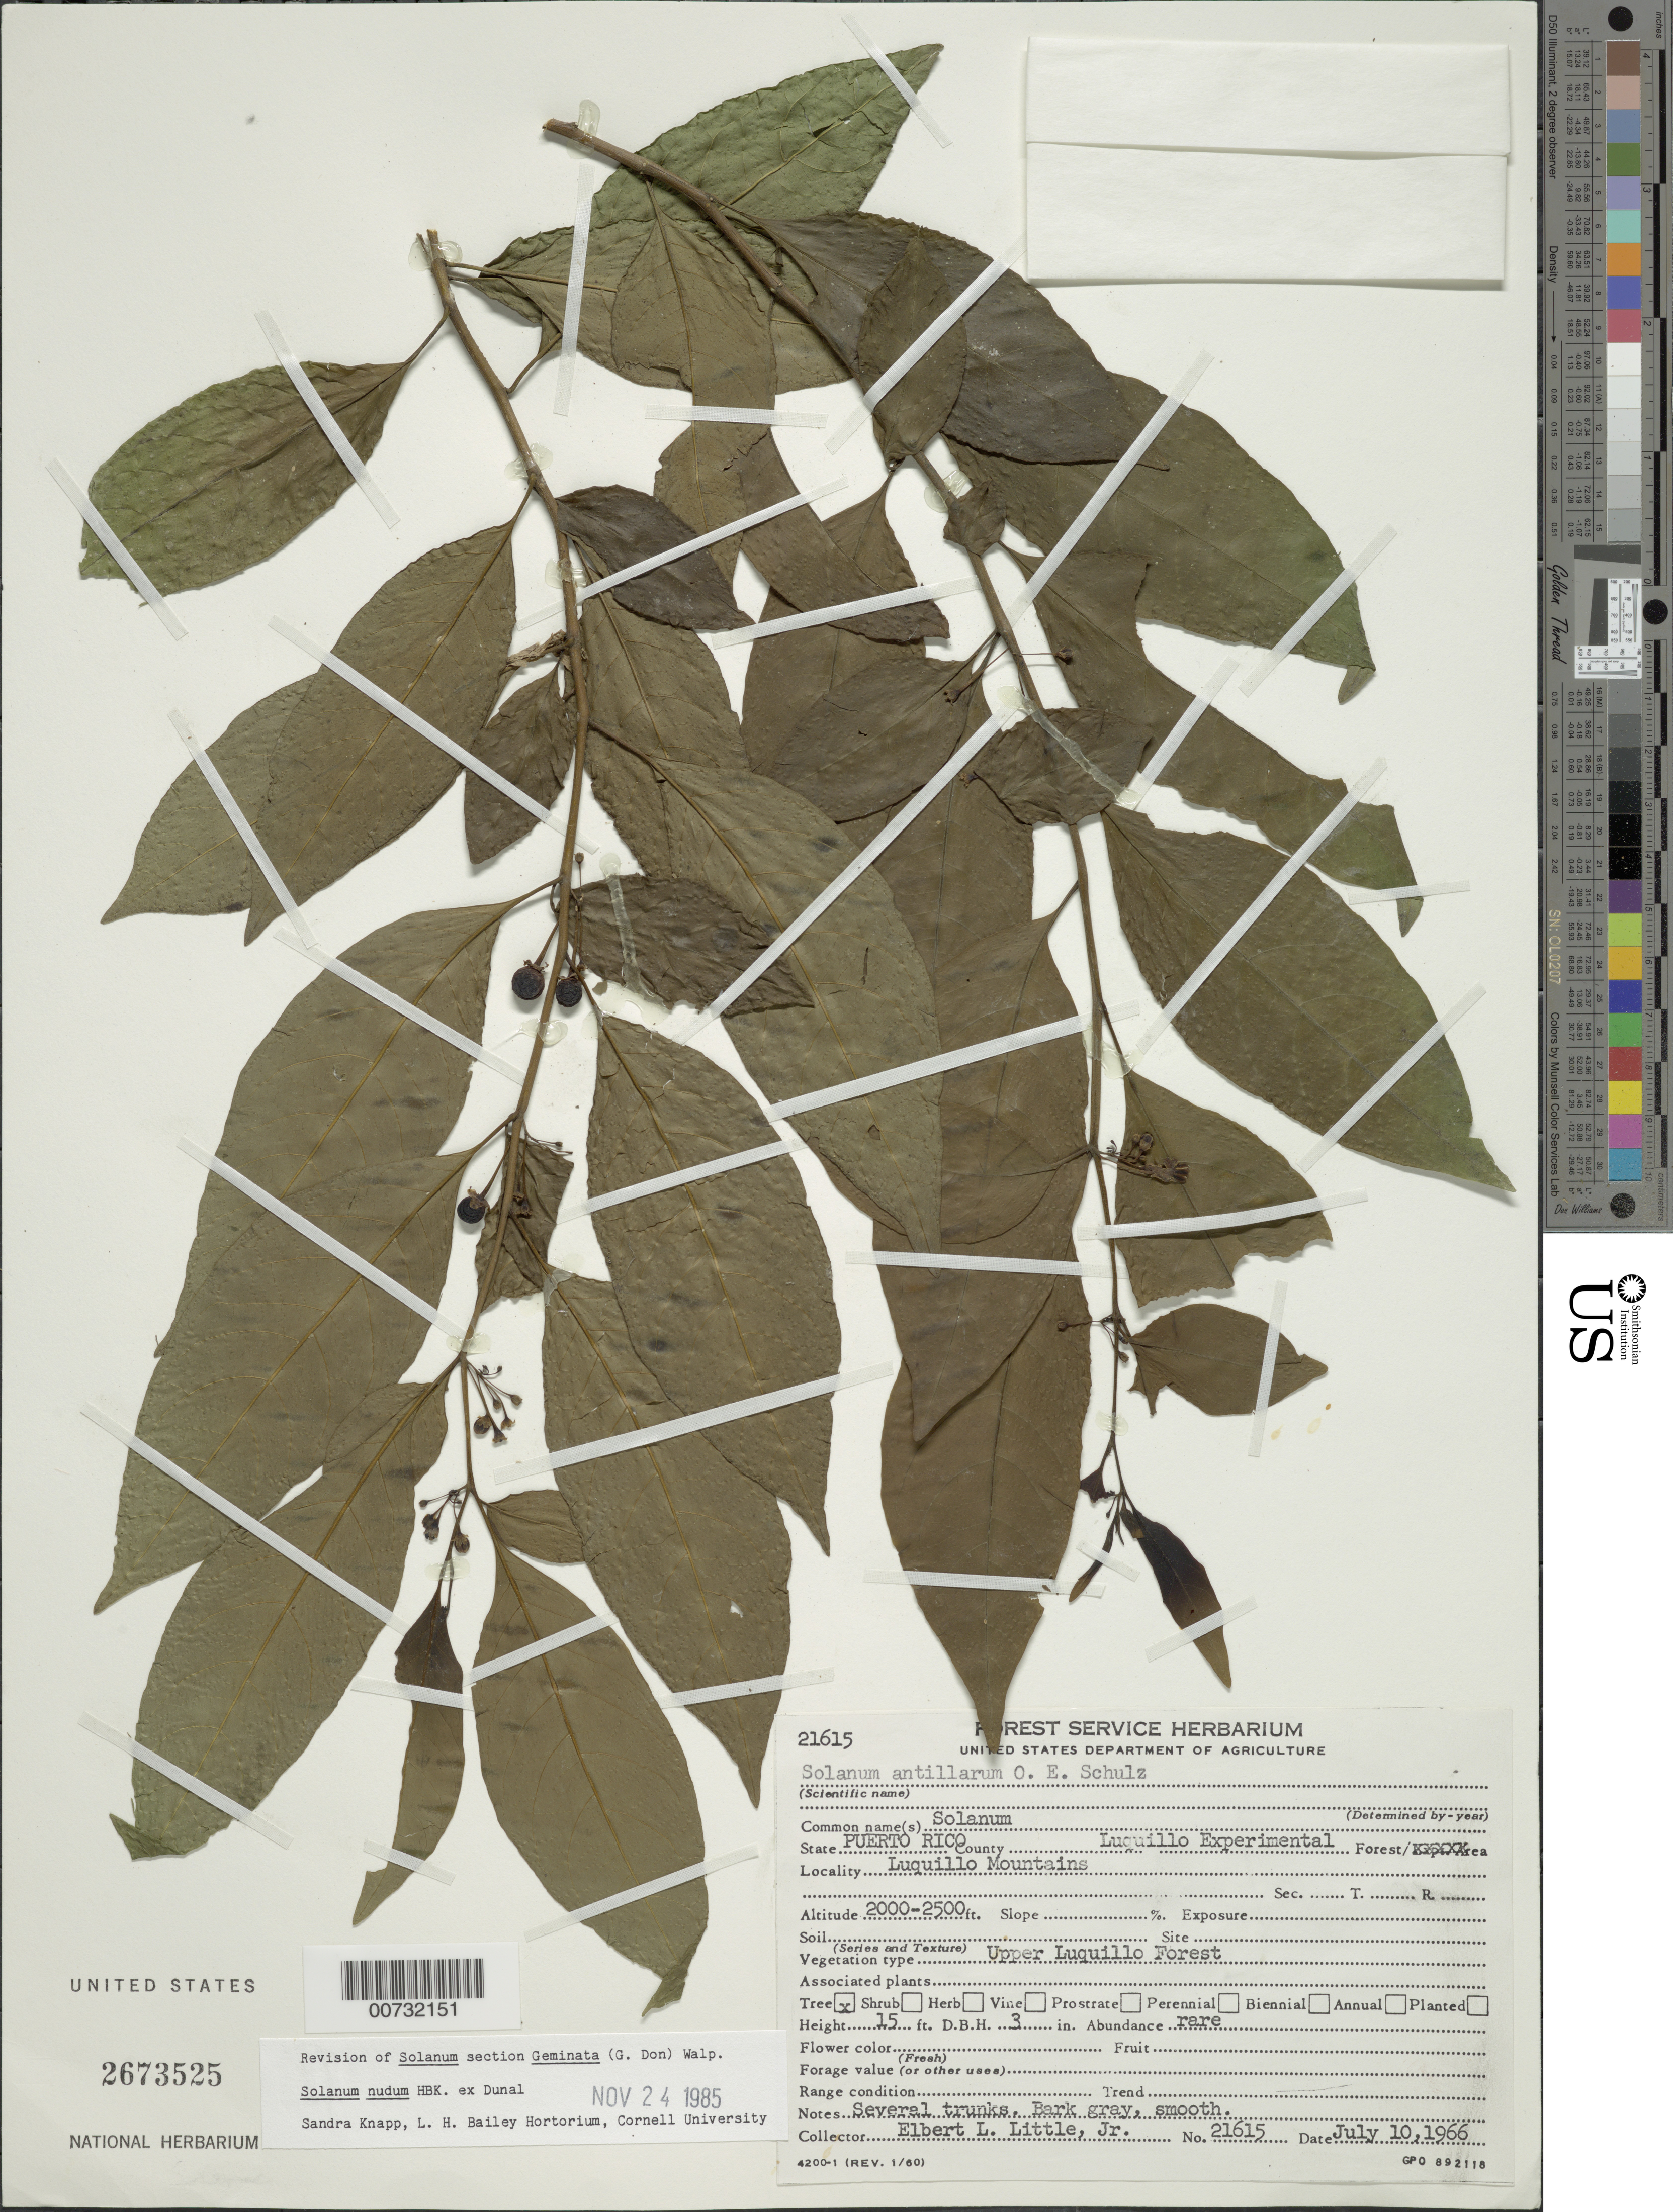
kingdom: Plantae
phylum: Tracheophyta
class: Magnoliopsida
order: Solanales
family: Solanaceae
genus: Solanum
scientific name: Solanum nudum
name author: Dunal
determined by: Knapp, S. D.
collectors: E. L. Little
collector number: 21615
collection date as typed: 10 Jul 1966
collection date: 1966-07-10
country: Puerto Rico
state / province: Luquillo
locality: Luquillo Mts., Exp. Forest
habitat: Upper Luquillo forest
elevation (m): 610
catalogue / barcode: US 2673525